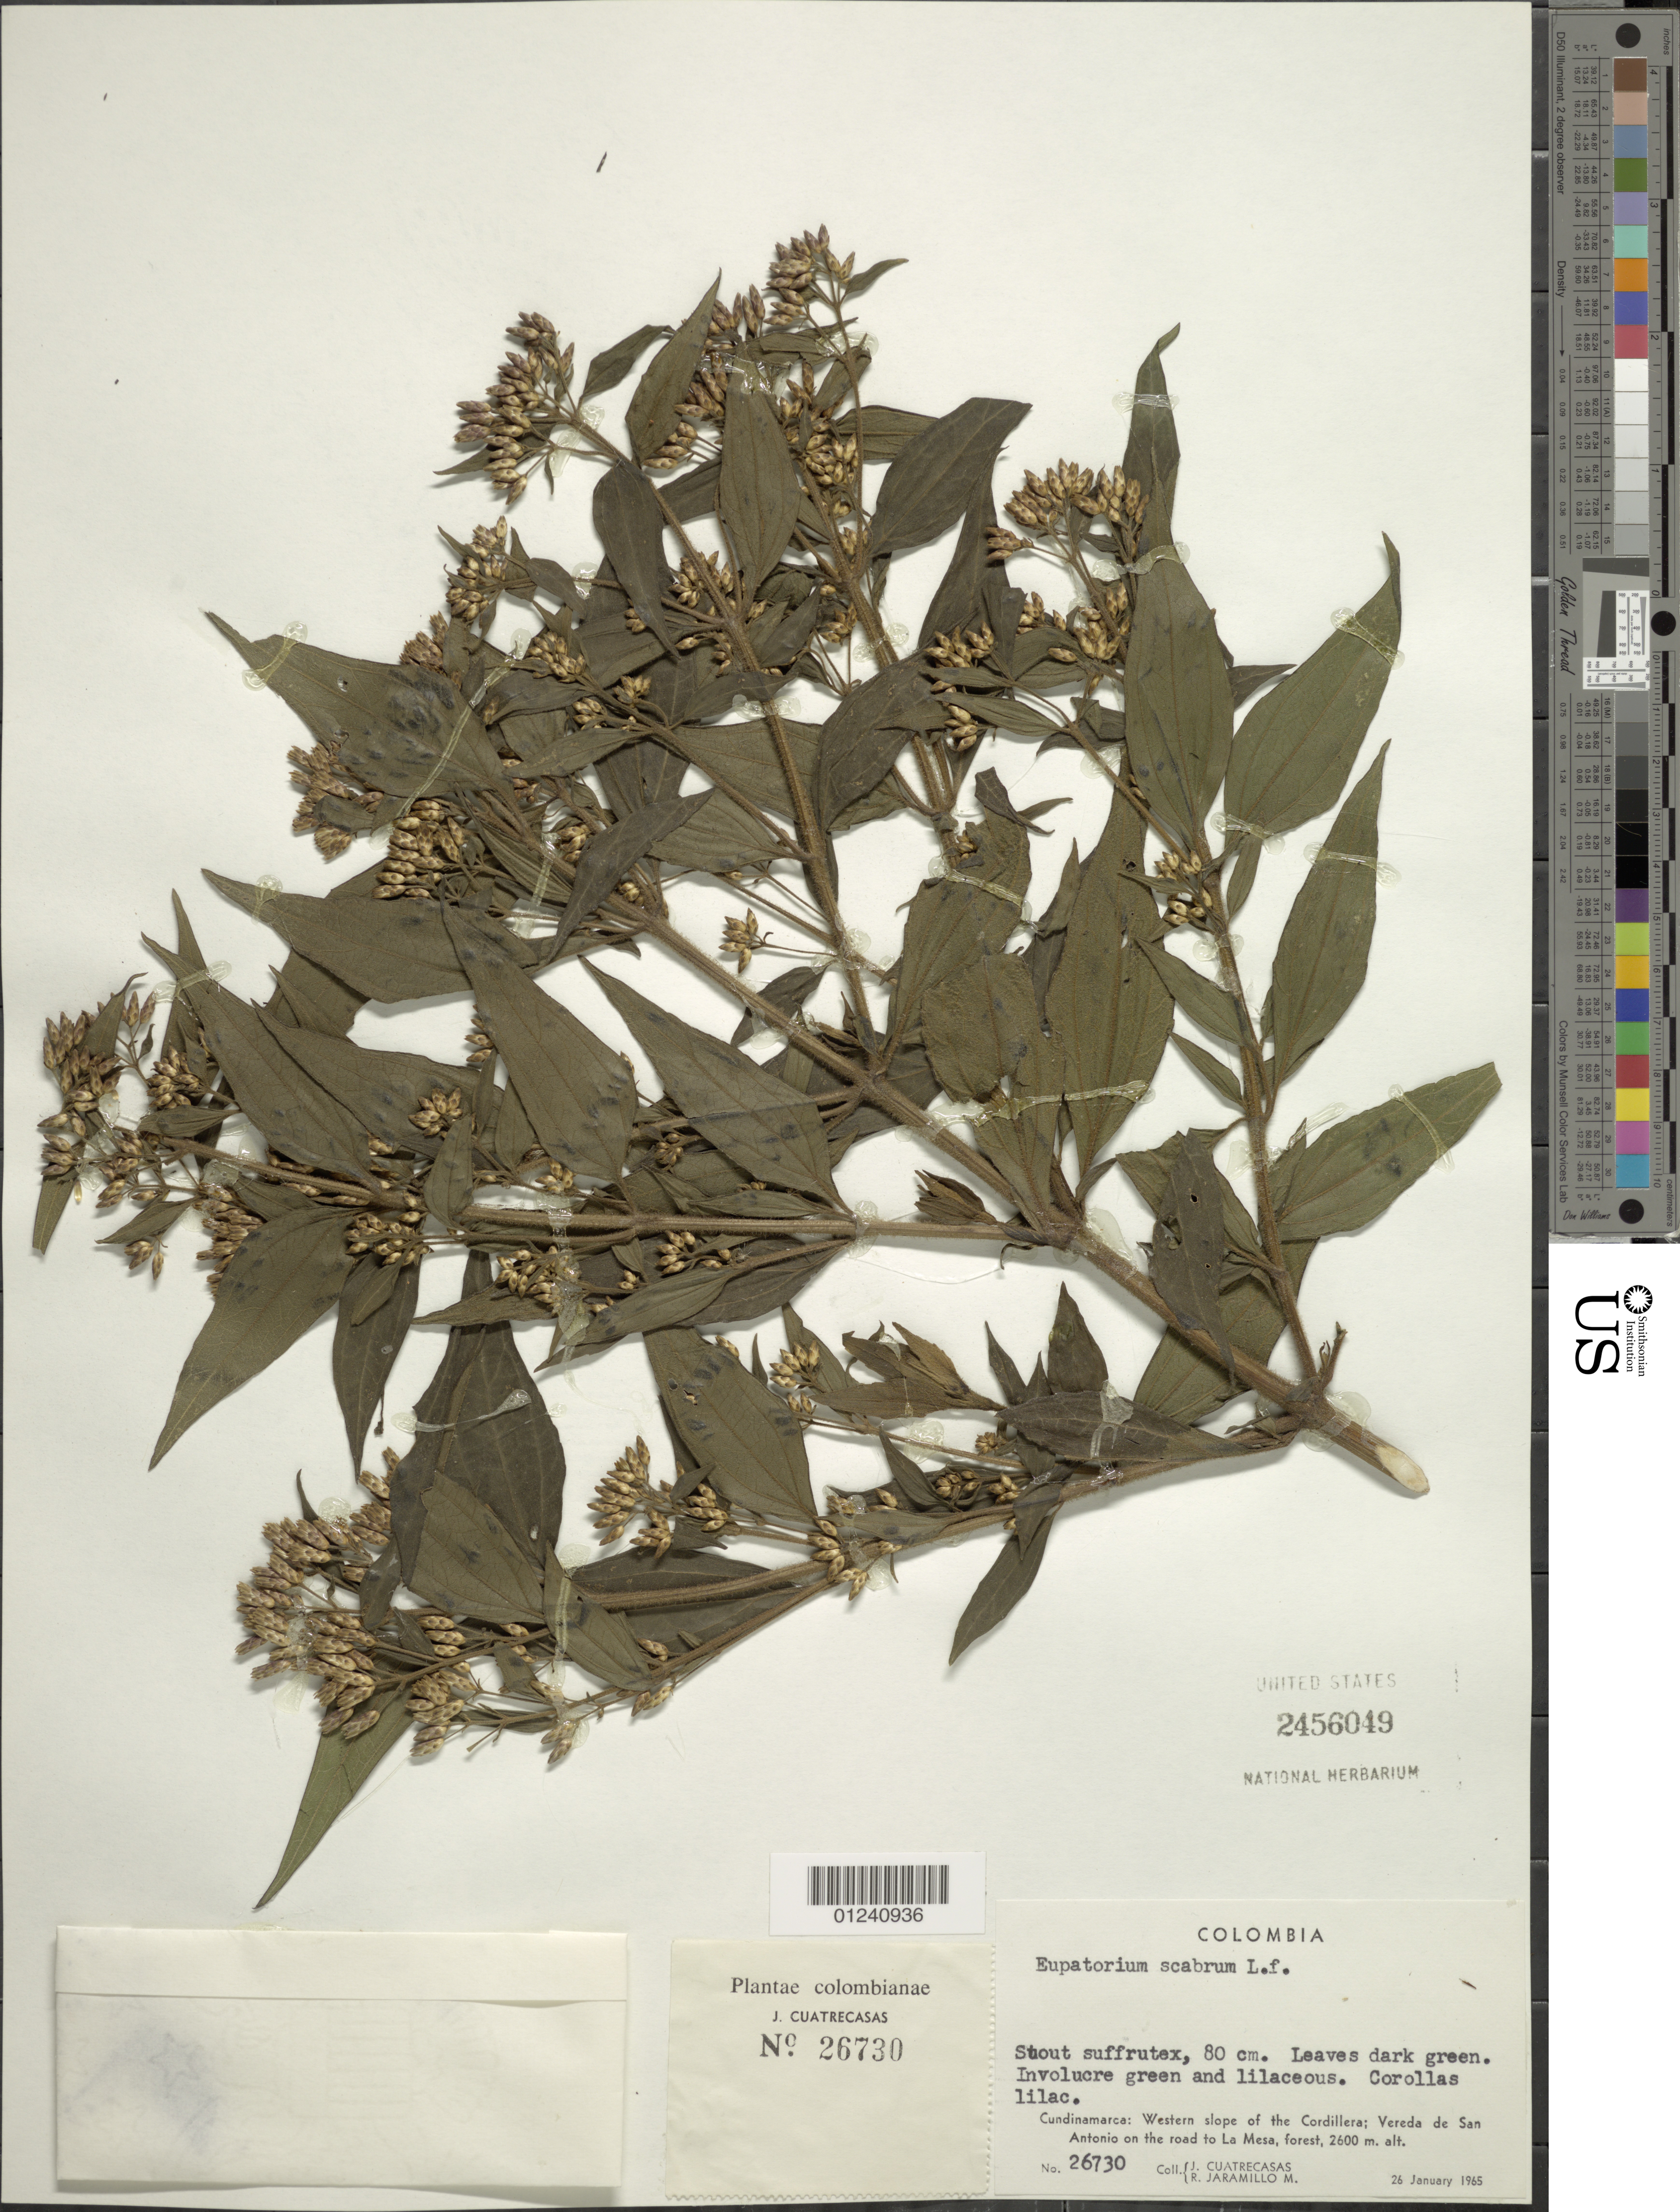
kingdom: Plantae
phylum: Tracheophyta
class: Magnoliopsida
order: Asterales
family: Asteraceae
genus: Chromolaena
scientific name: Chromolaena scabra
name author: (L. f.) R.M. King & H. Rob.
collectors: J. Cuatrecasas & R. Jaramillo M.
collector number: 26730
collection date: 1965-01-26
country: Colombia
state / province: Cundinamarca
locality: Western slopes of the Cordillera; Vereda de San Antonio on the road to La Mesa.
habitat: forest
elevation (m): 2600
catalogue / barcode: US 2456049